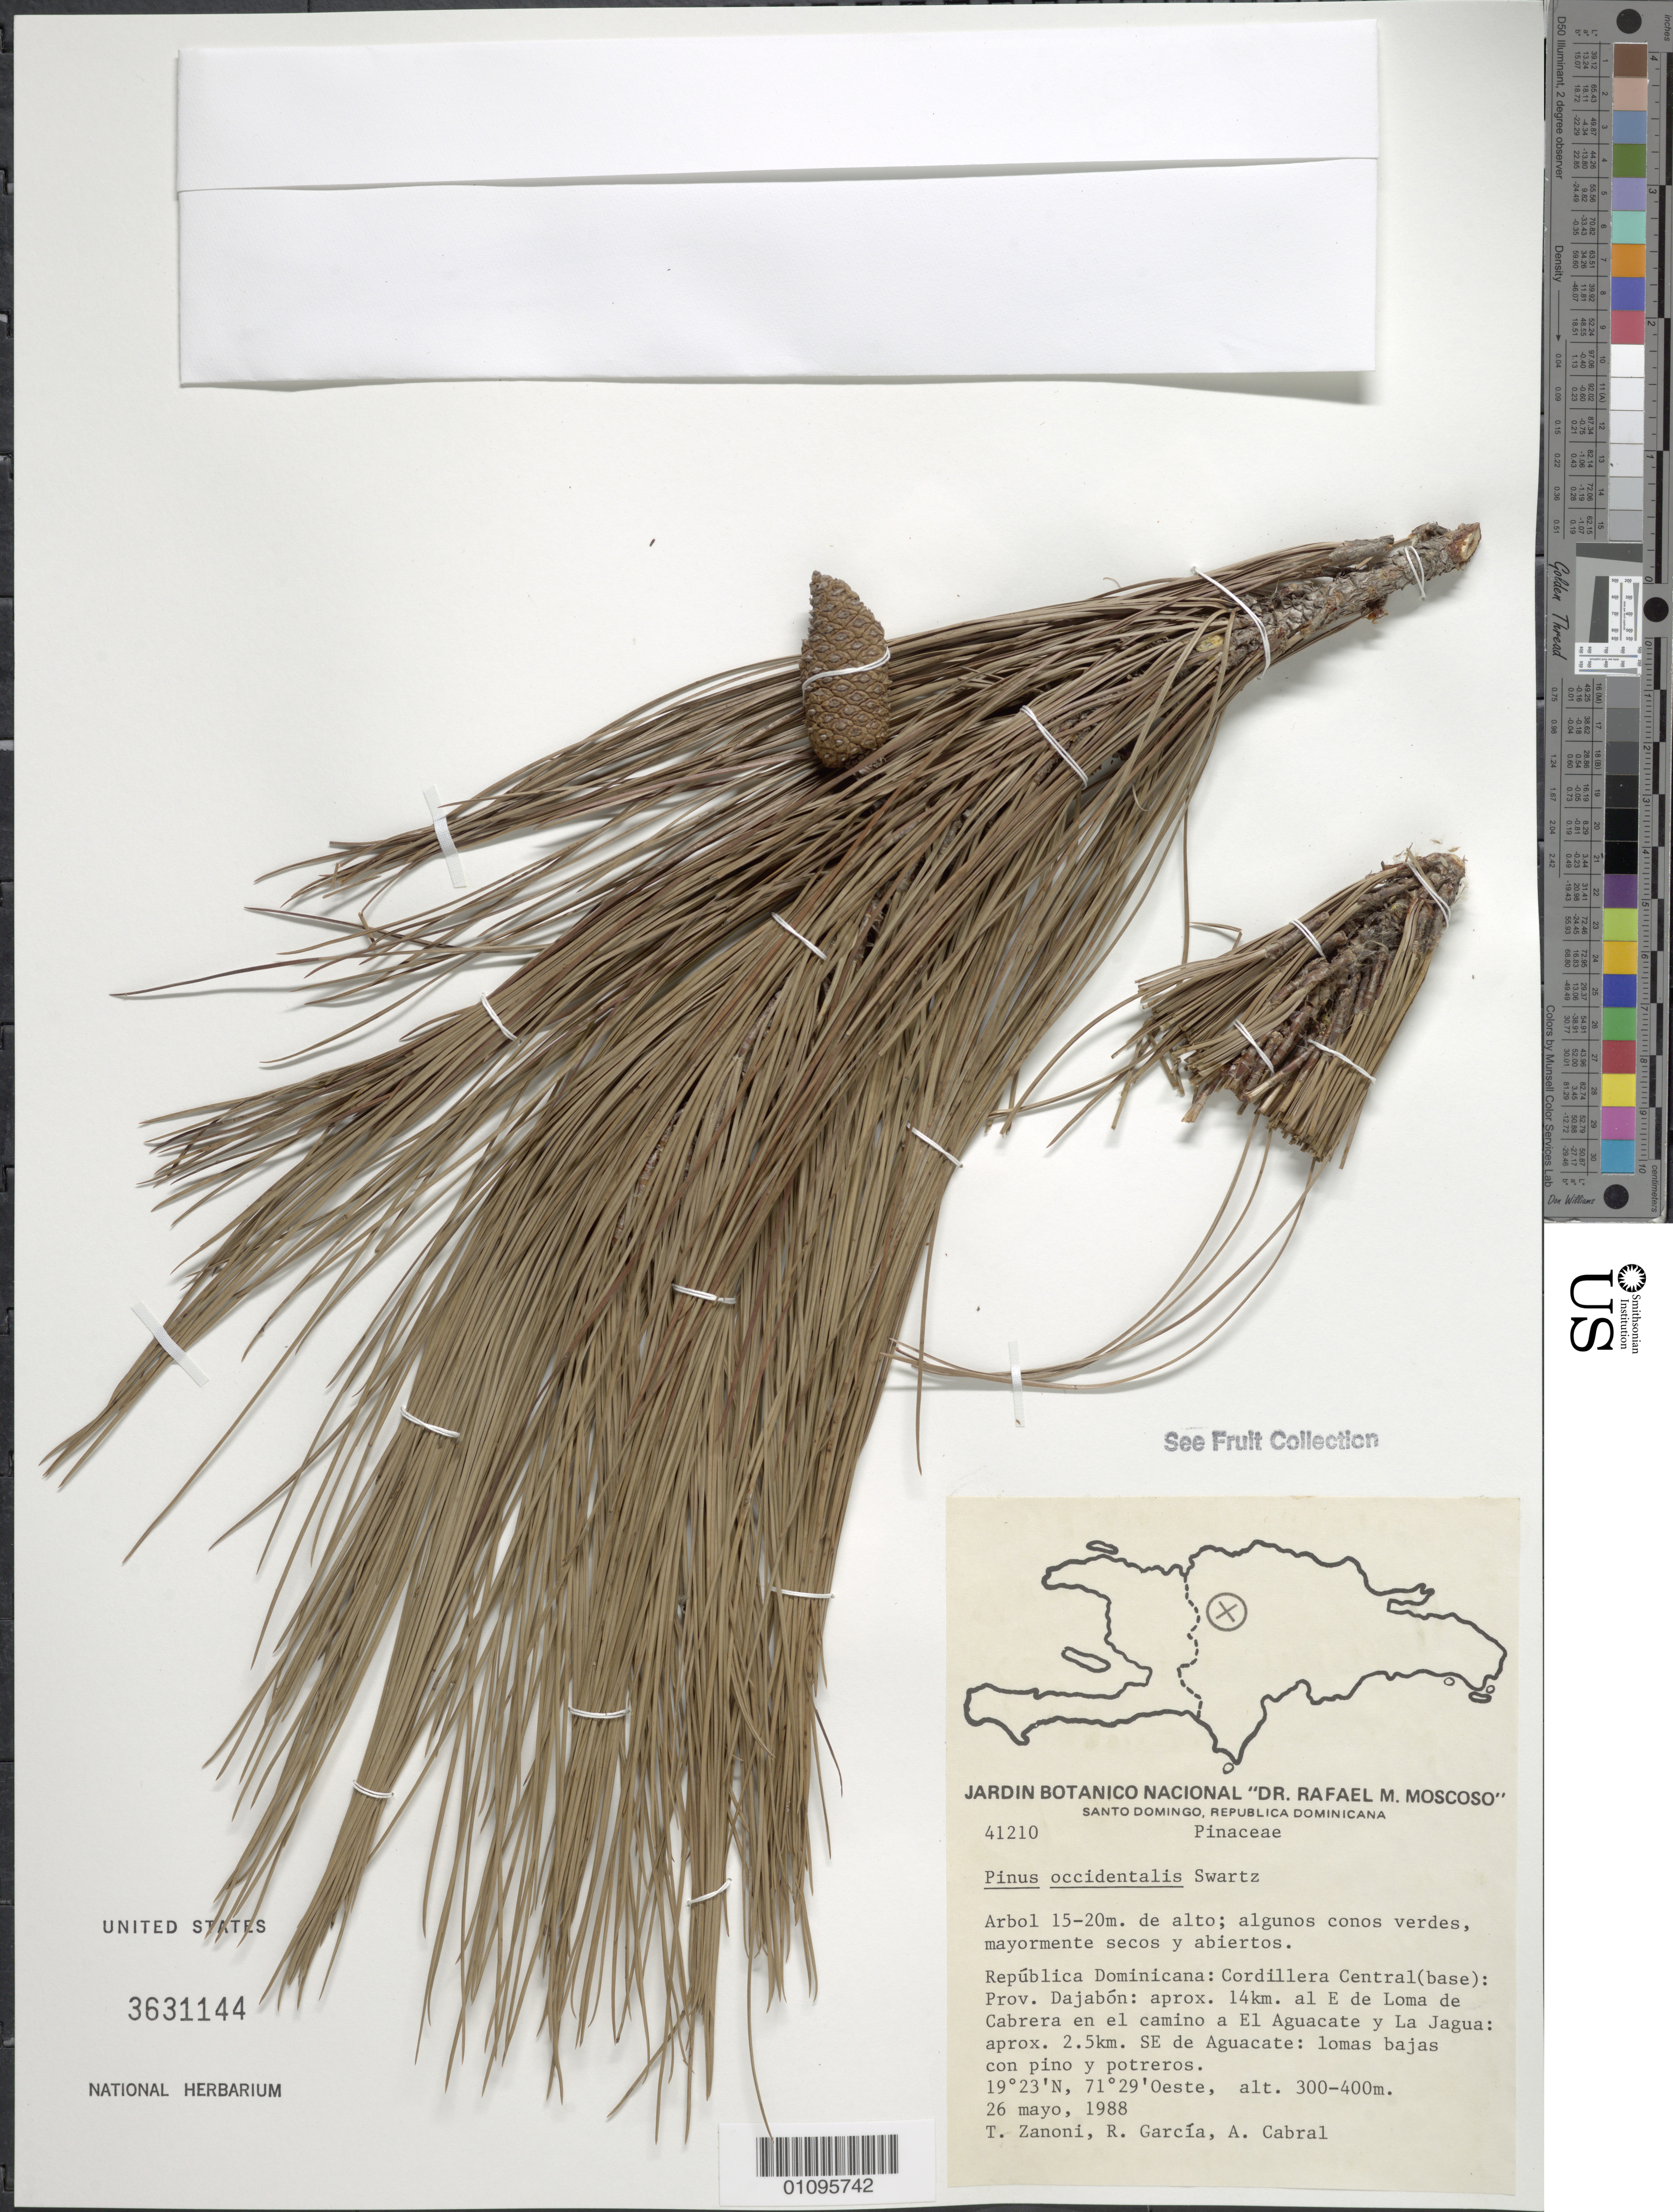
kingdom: Plantae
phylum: Tracheophyta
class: Pinopsida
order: Pinales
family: Pinaceae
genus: Pinus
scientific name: Pinus occidentalis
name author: Sw.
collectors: T. A. Zanoni, R. G. García & A. Cabral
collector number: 41210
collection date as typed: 26 May 1988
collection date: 1988-05-26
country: Dominican Republic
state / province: Dajabón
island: Hispaniola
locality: Cordillera Central (base), aprox. 14 km al E de Loma de Cabrera en el camino a El Aguacate y La Jagua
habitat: Lomas bajas con pino y potreros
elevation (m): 300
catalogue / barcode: US 3631144